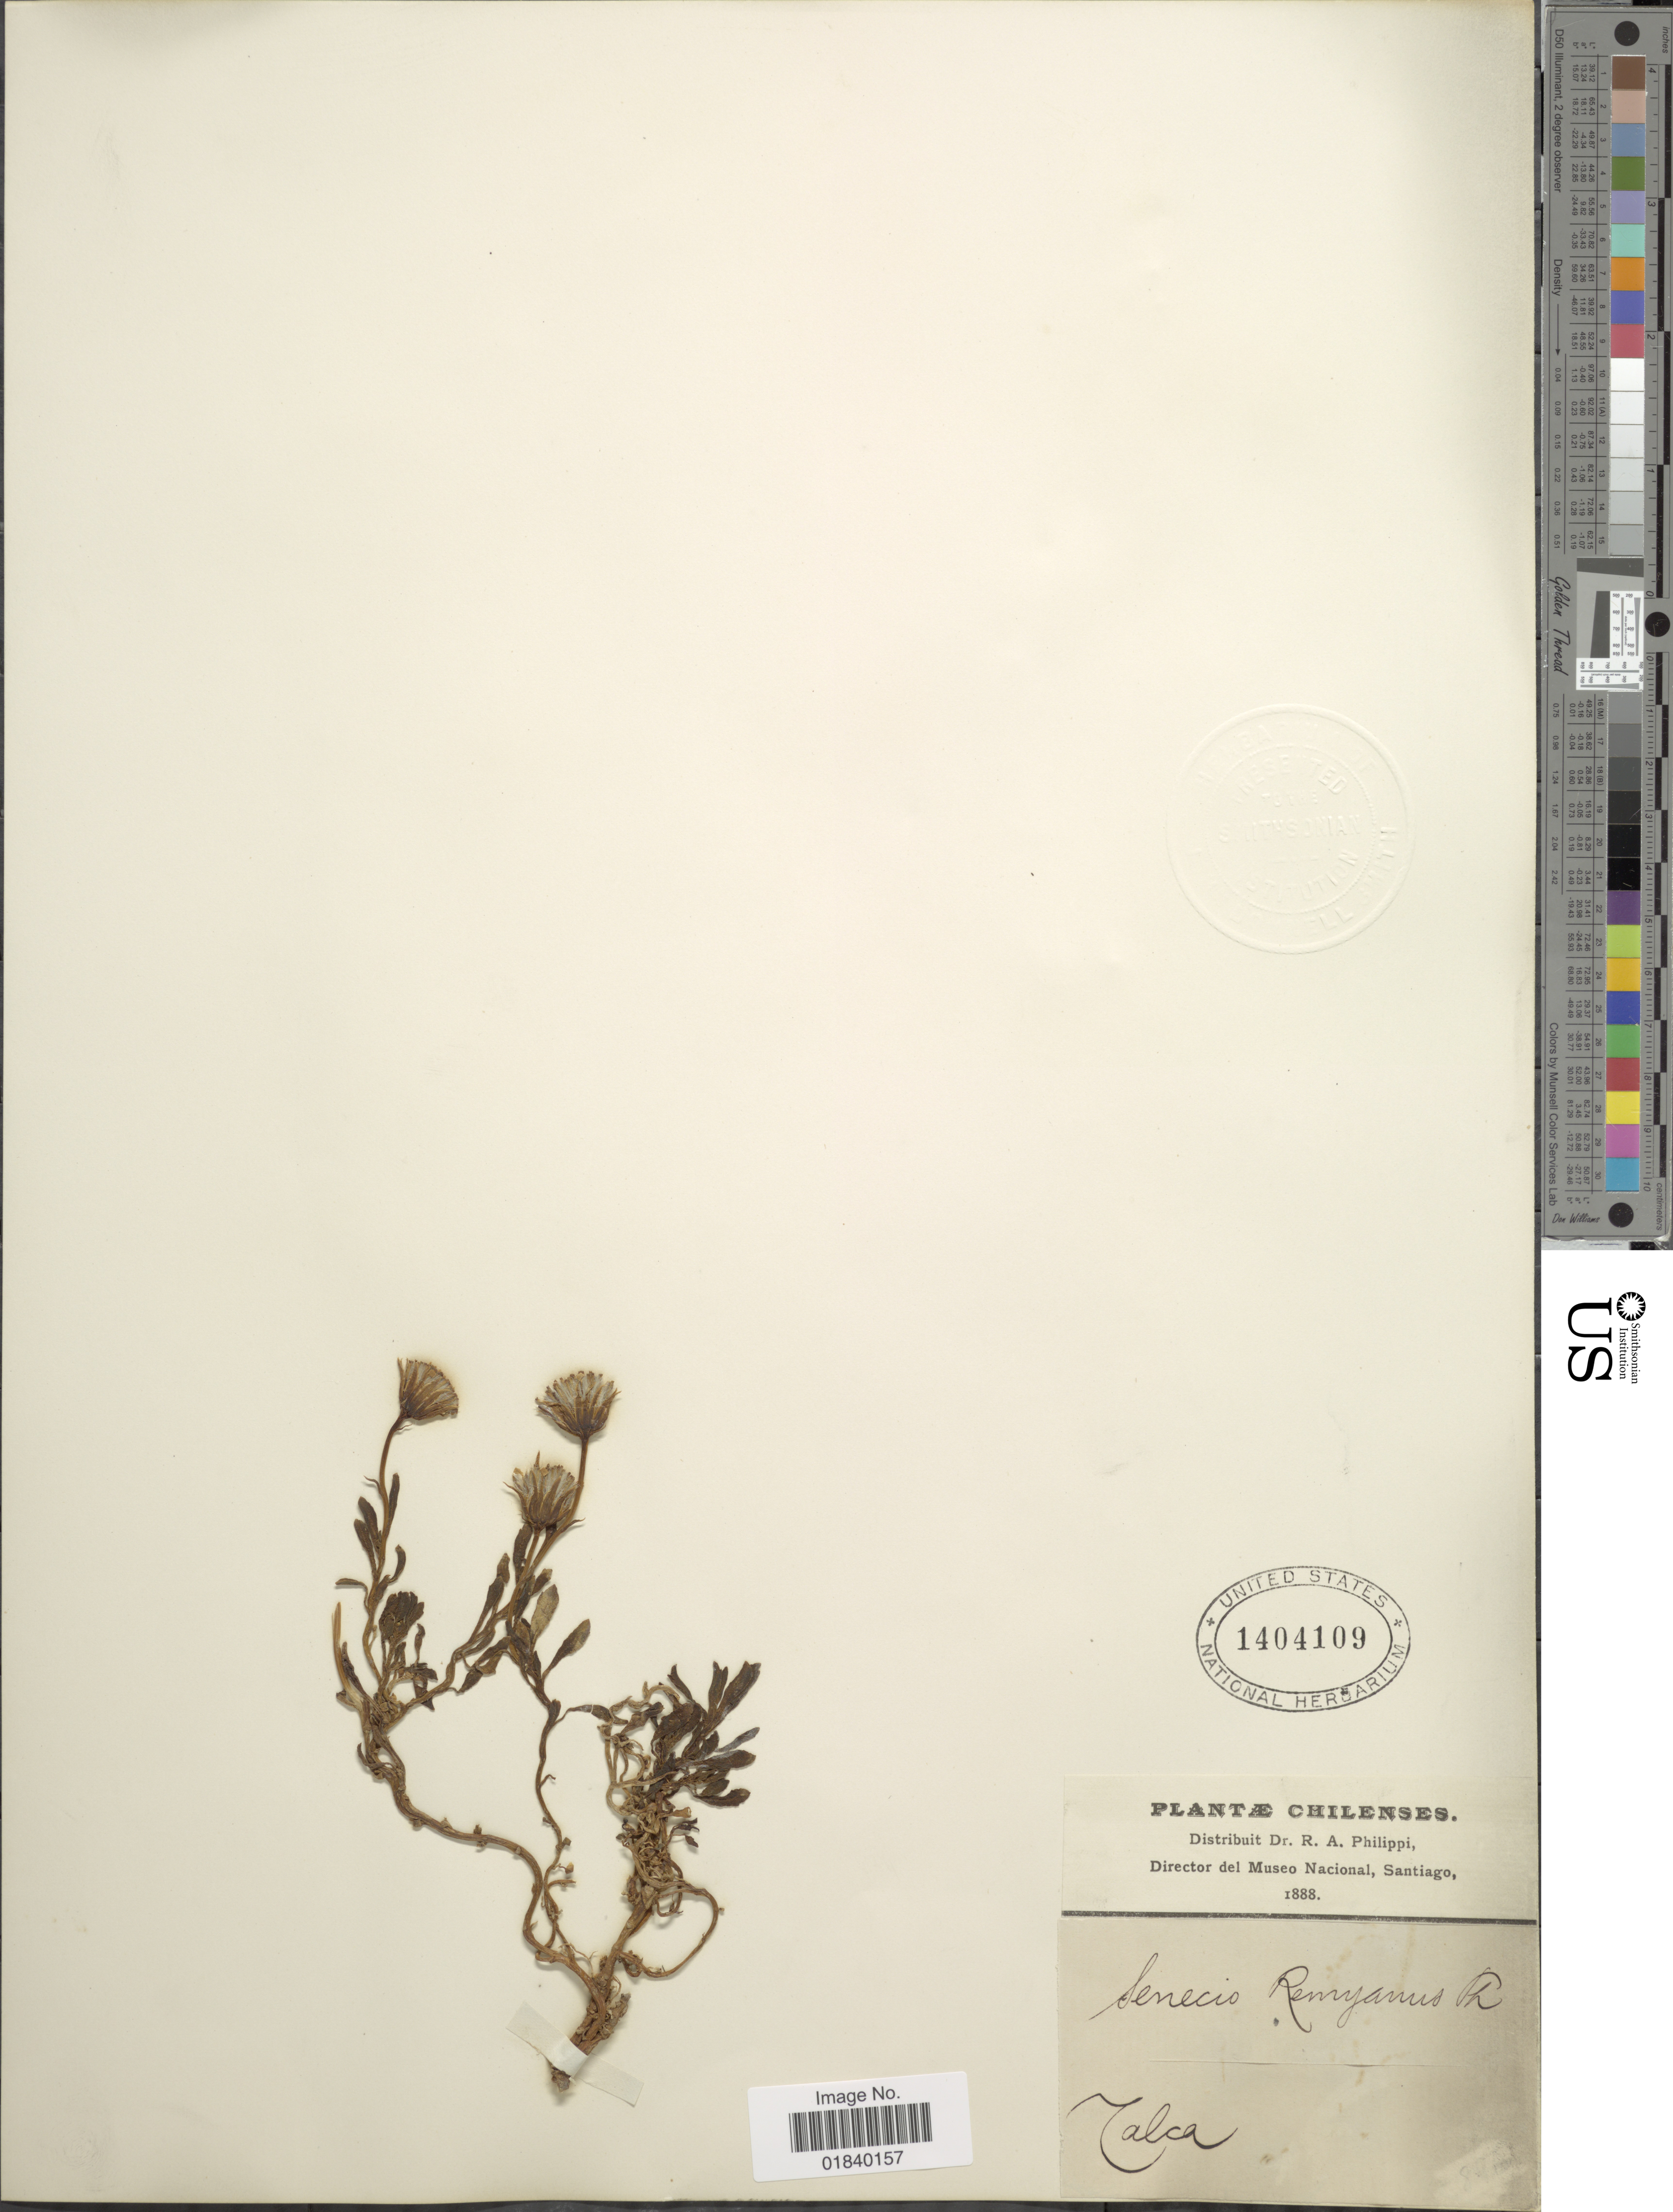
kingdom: Plantae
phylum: Tracheophyta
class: Magnoliopsida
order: Asterales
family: Asteraceae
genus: Senecio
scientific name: Senecio crithmoides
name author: Hook. & Arn.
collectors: R. A. Philippi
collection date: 1888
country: Chile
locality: Talca. Chilenses.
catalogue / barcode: US 1404109